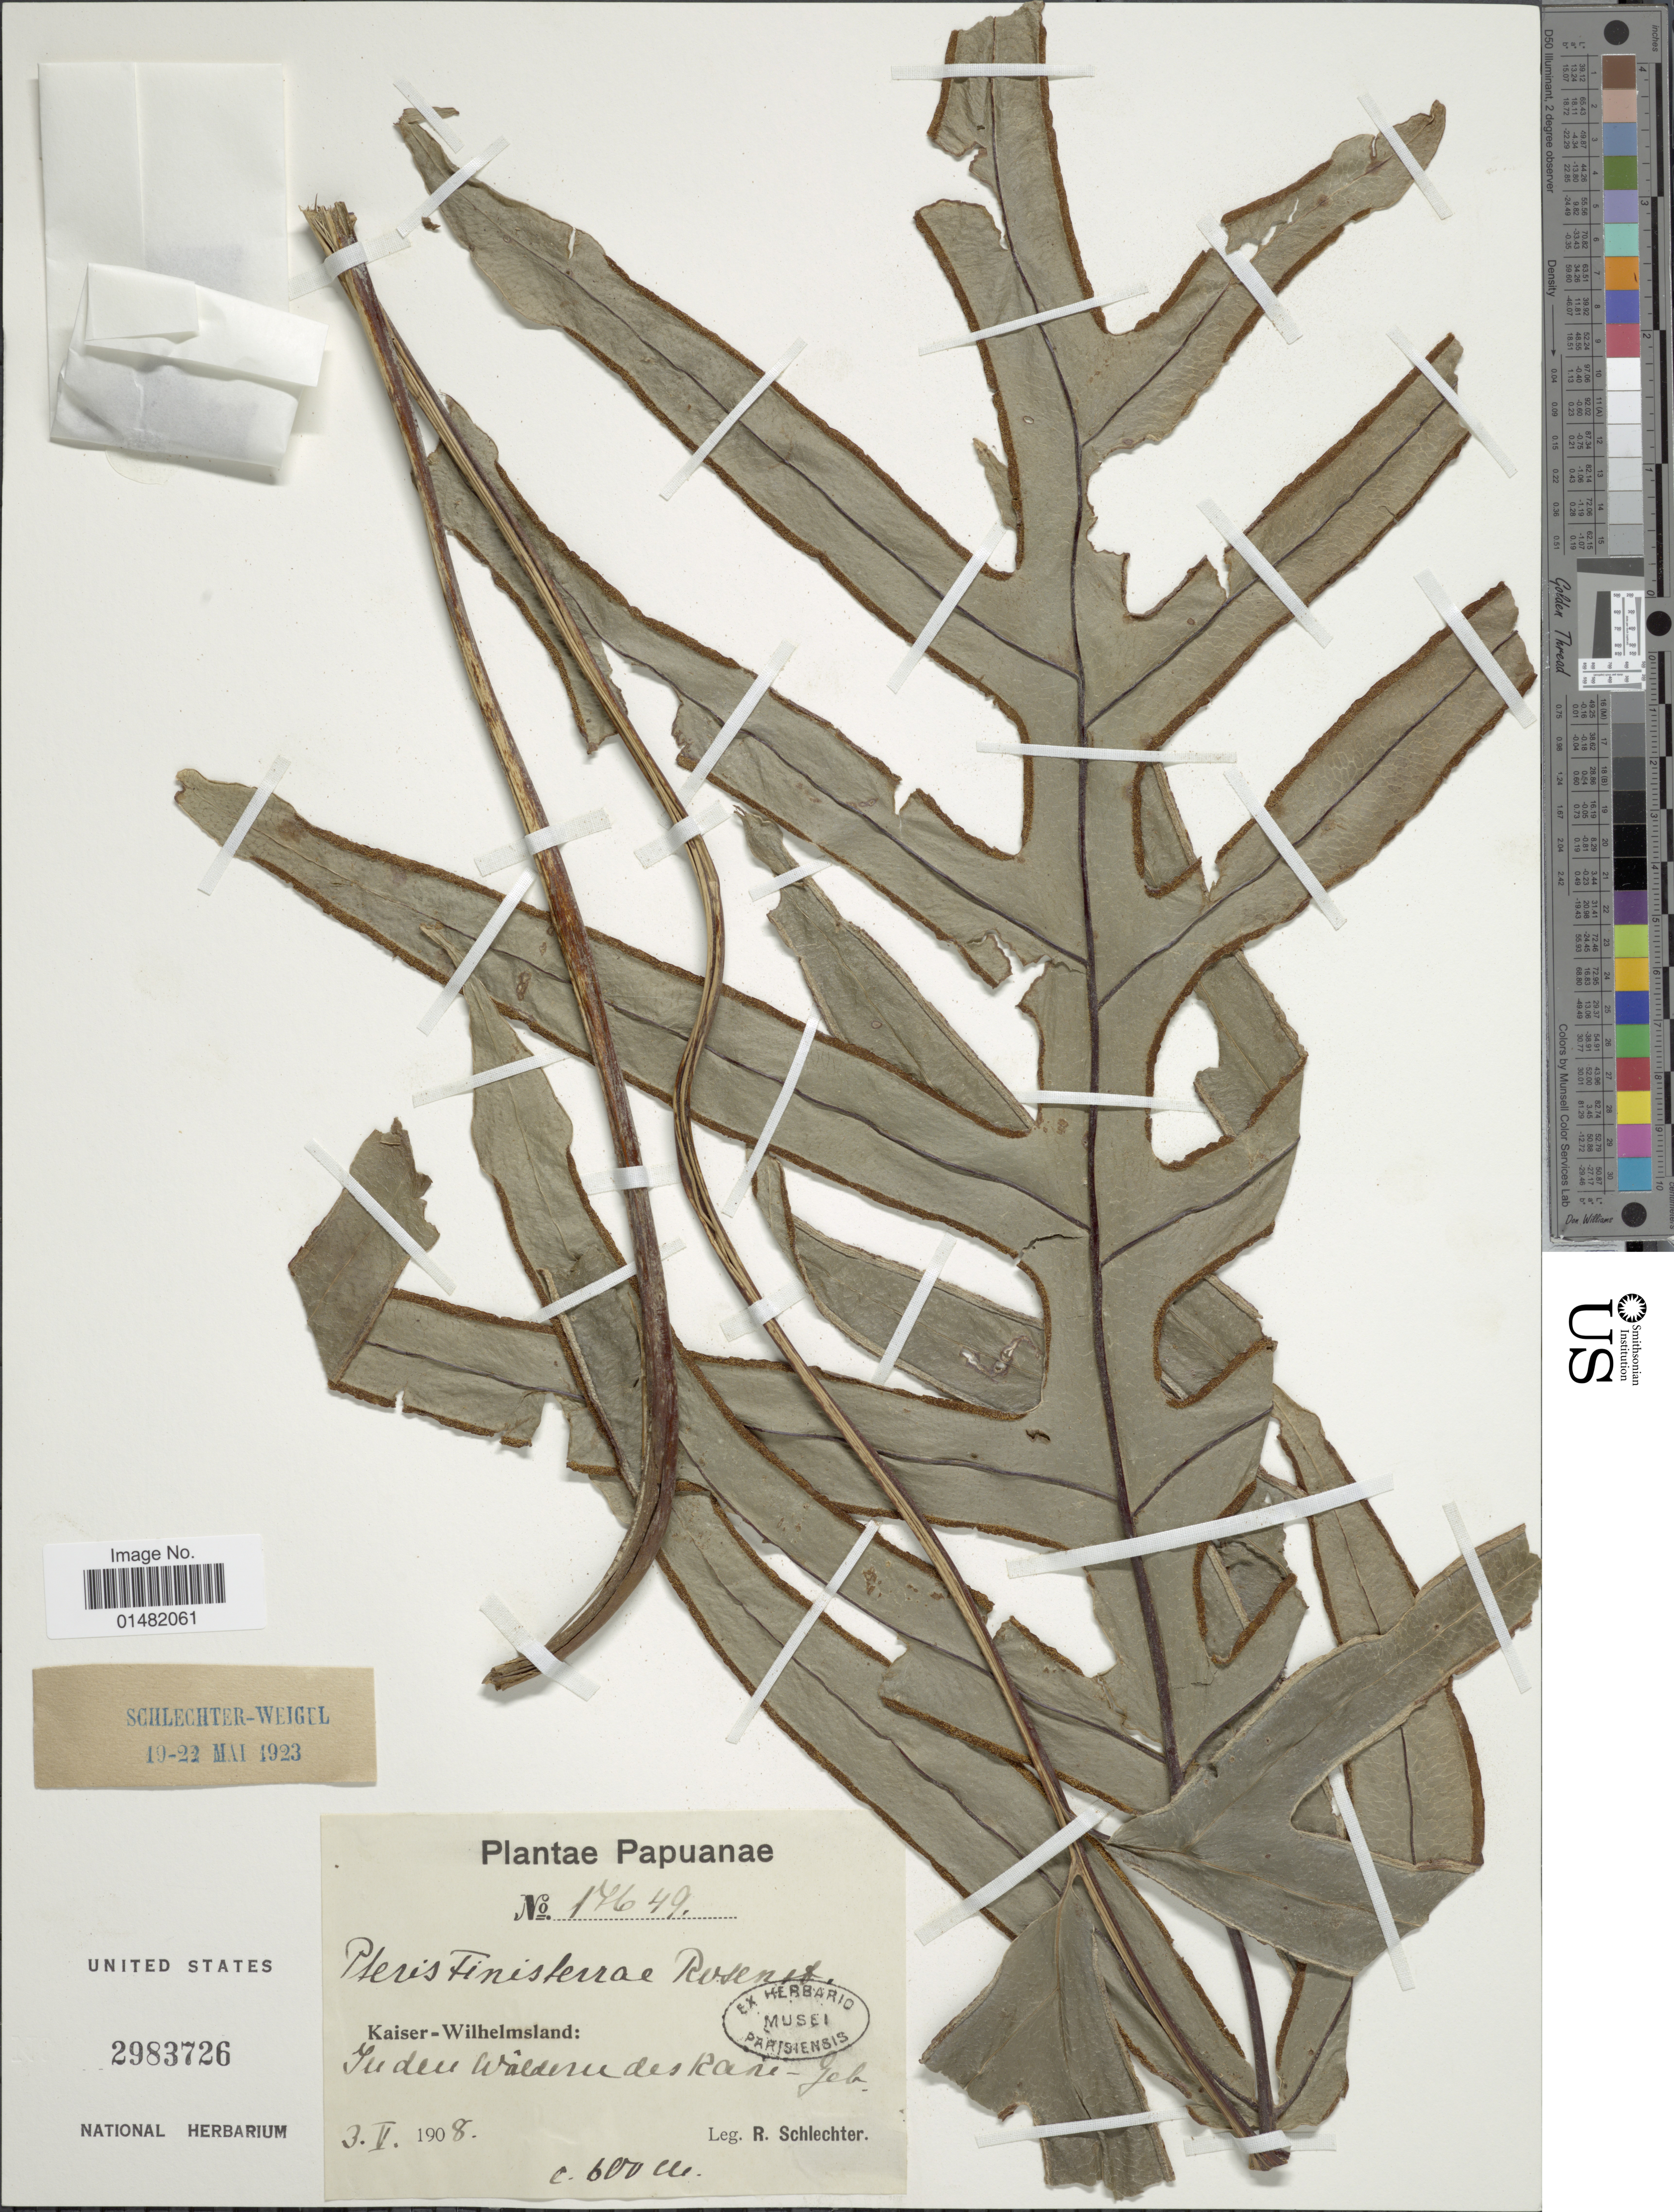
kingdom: Plantae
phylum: Tracheophyta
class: Polypodiopsida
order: Polypodiales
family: Pteridaceae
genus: Pteris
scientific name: Pteris warburgii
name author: Christ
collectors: F. R. R. Schlechter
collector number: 17649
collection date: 1908-05-03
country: Papua New Guinea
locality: Papuanae, Kaiser-Wilhelmsland: In den Wäldern des Kani-geb.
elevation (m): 600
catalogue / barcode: US 2983726